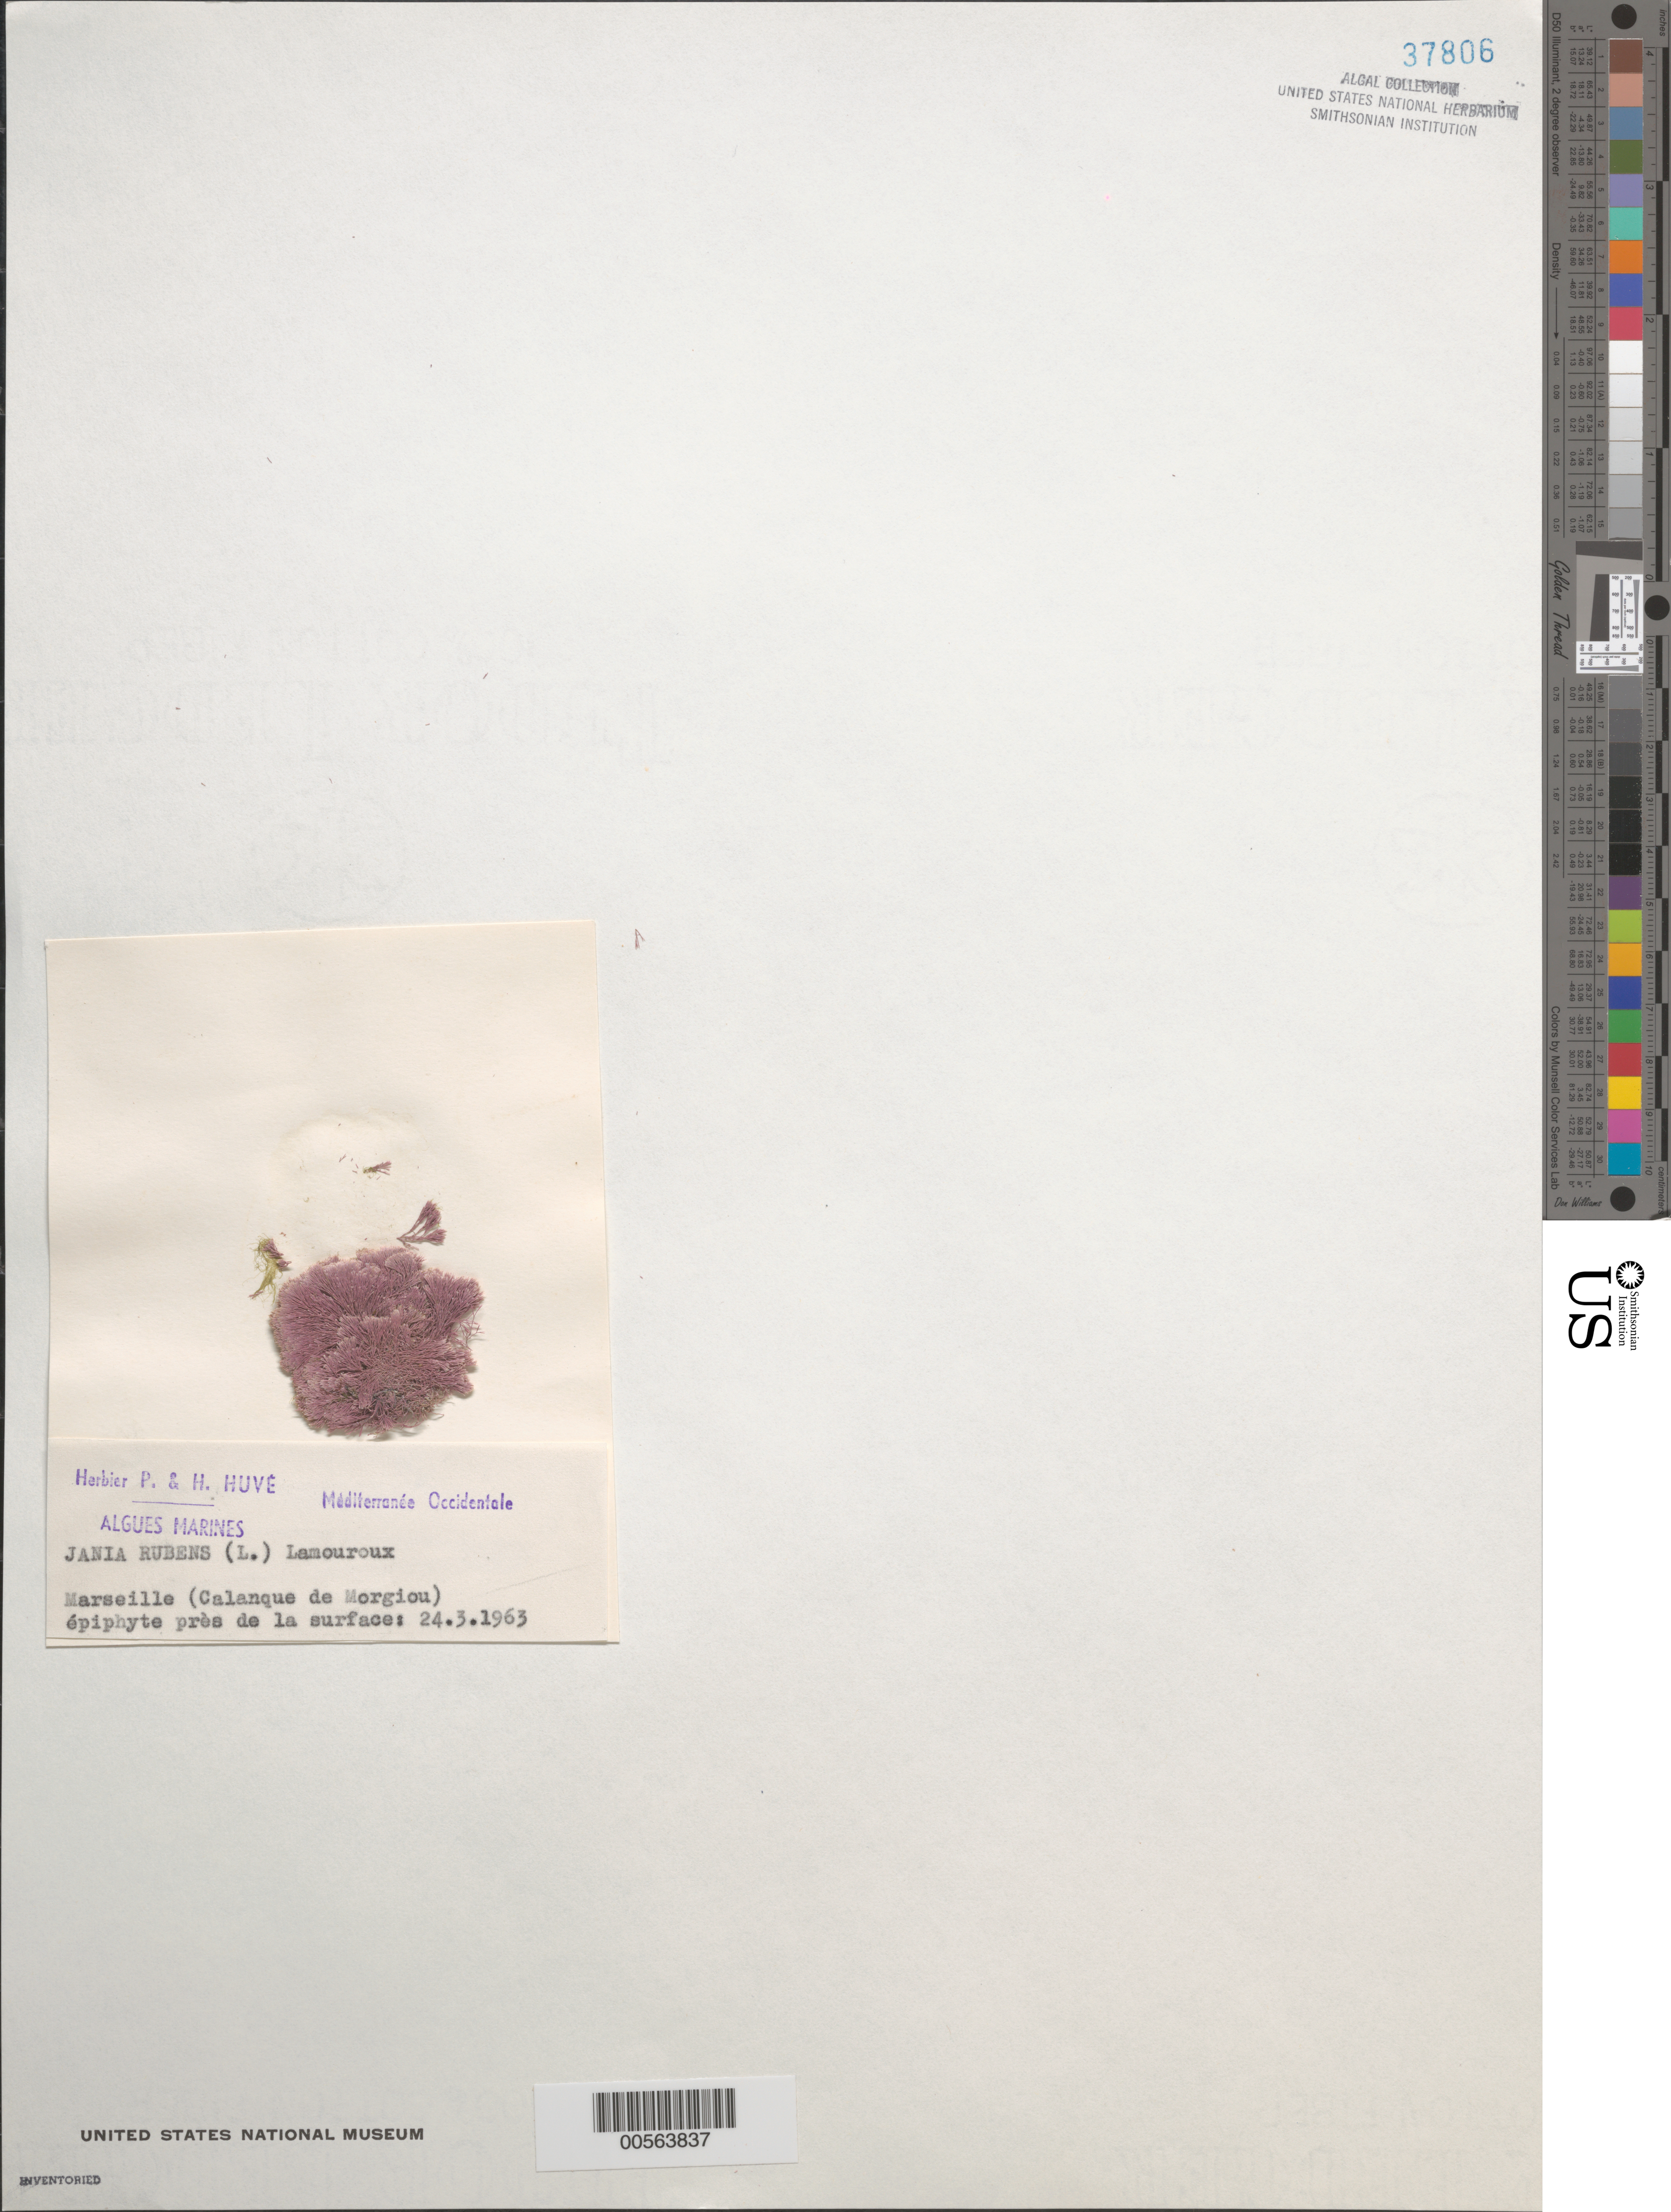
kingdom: Plantae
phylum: Rhodophyta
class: Florideophyceae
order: Corallinales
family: Corallinaceae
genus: Jania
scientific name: Jania rubens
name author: (L.) J.V.Lamouroux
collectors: P. Huve & H. Huve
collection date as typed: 24 Mar 1963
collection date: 1963-03-24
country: France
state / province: Provence-Alpes-Côte d'Azur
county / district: Bouches-du-Rhône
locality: Calanque de Morgiou, Marseille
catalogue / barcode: US 37806